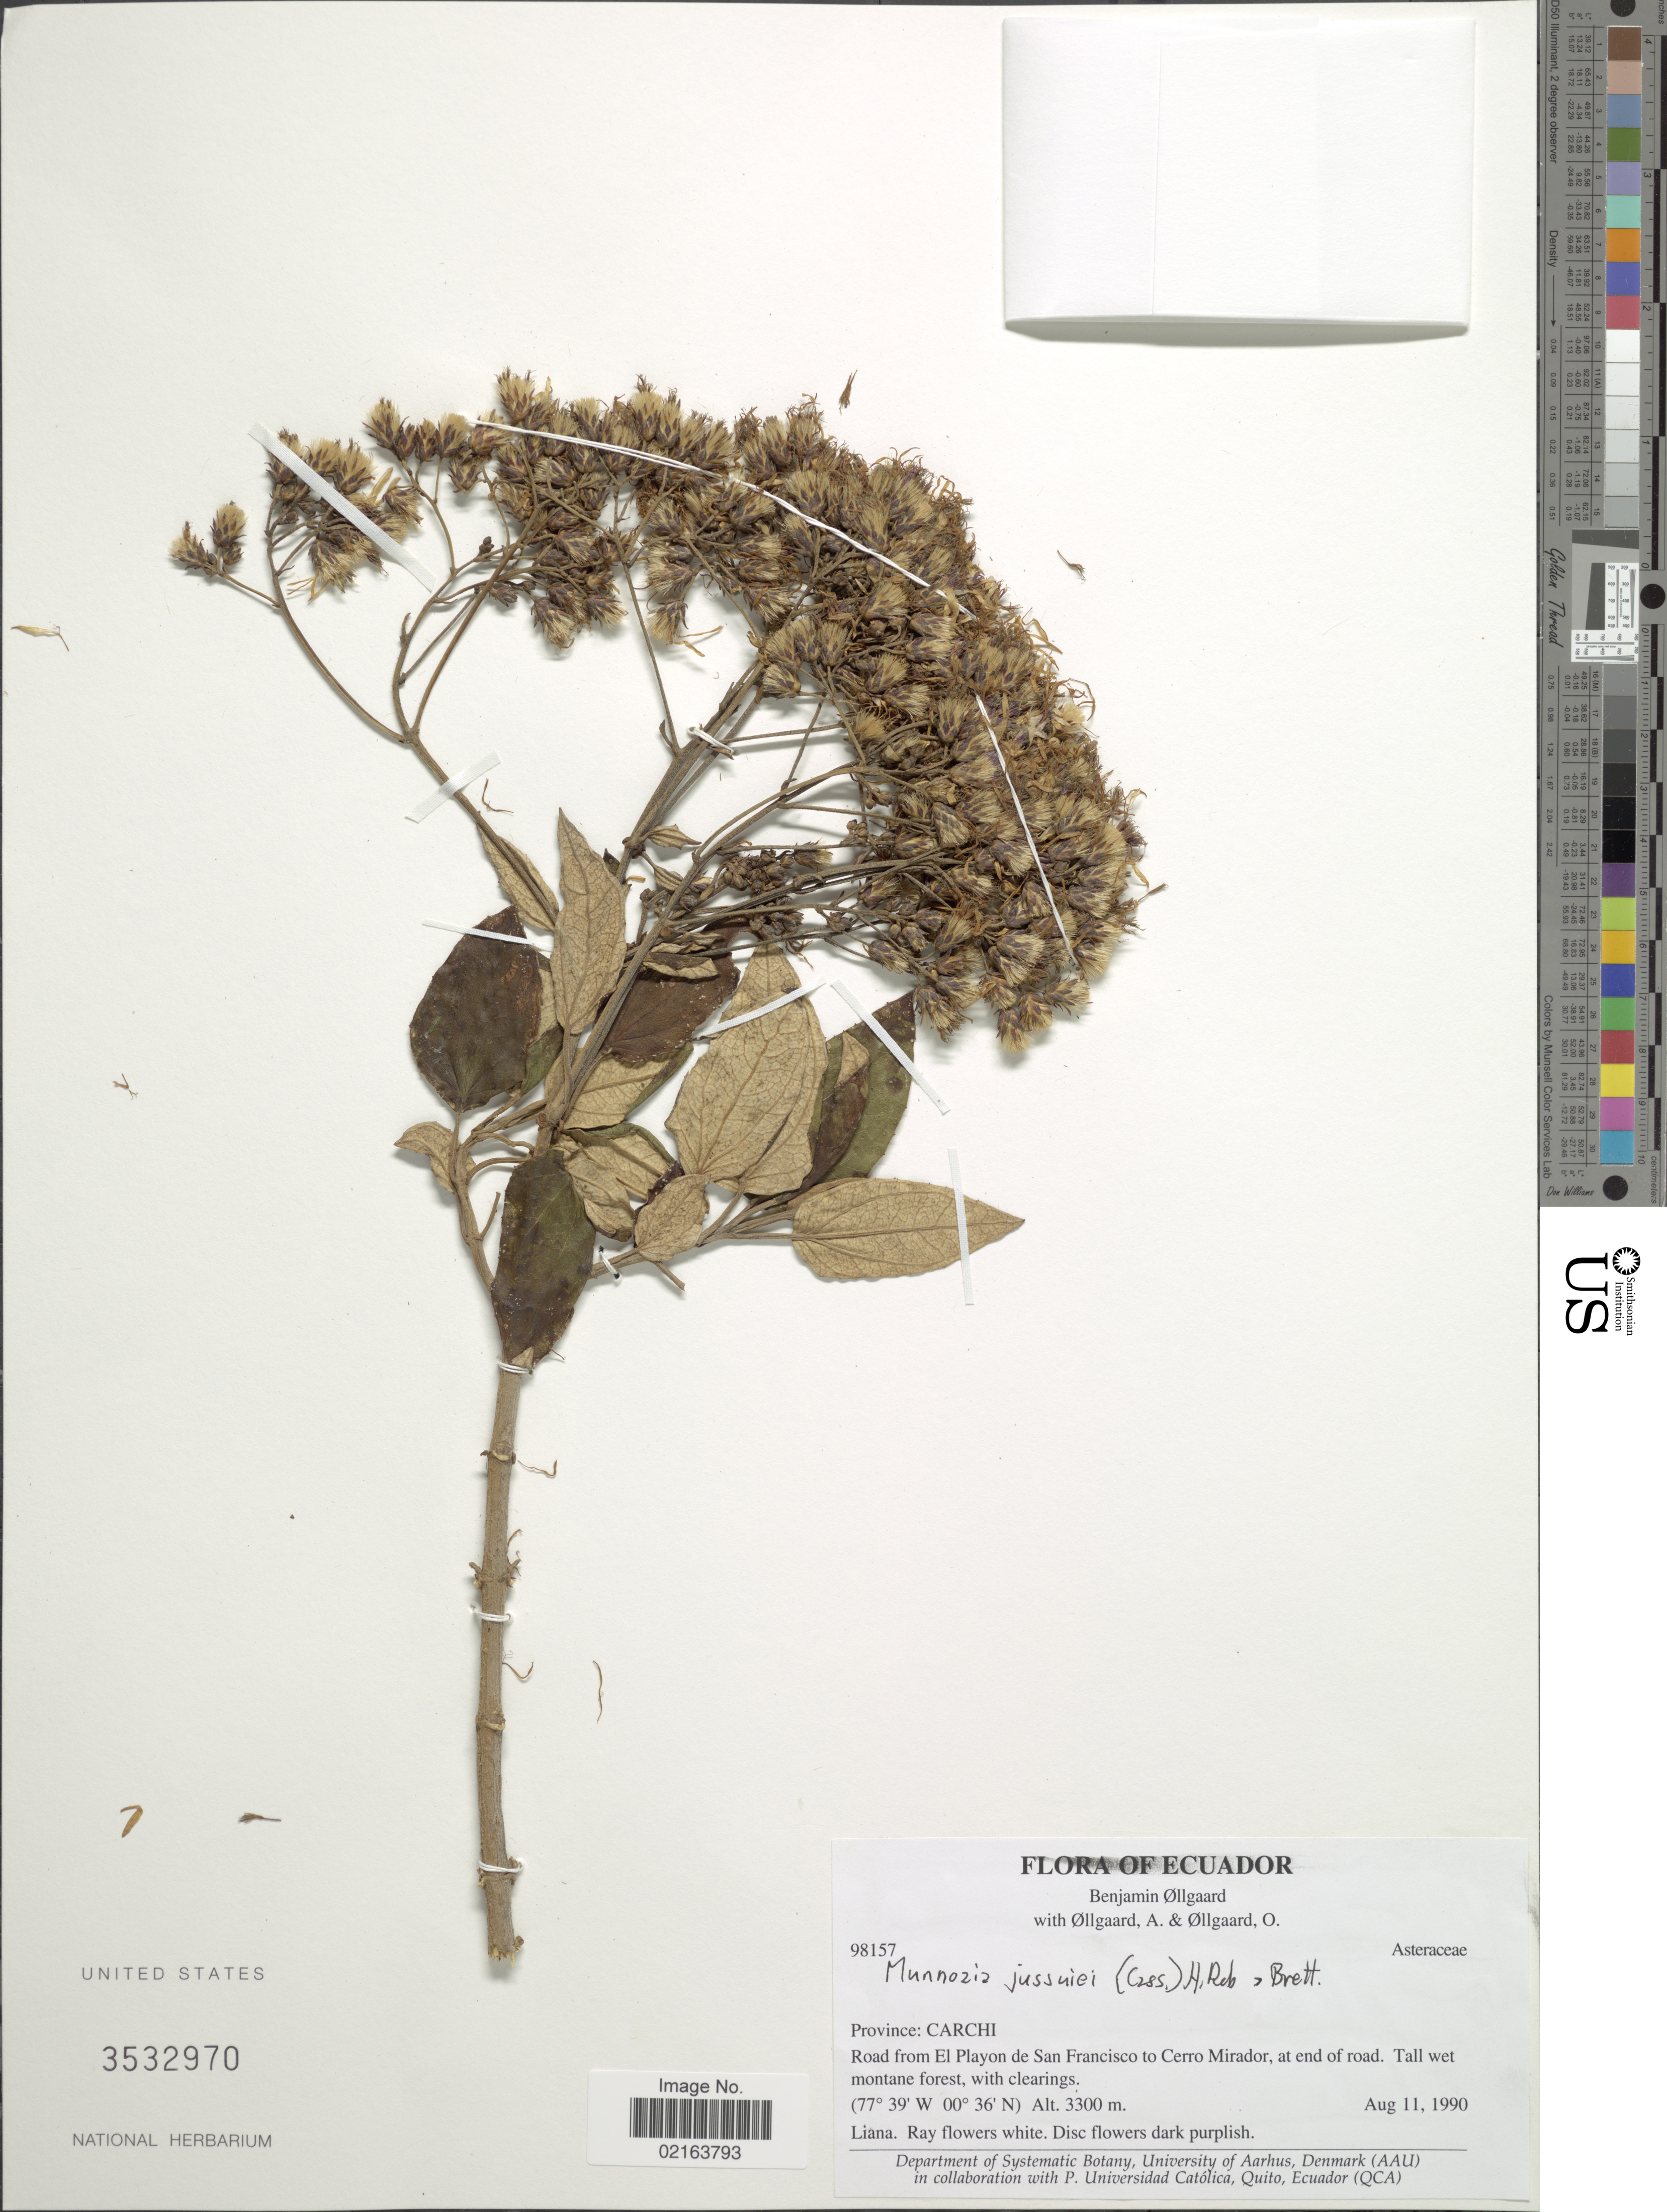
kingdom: Plantae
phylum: Tracheophyta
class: Magnoliopsida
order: Asterales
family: Asteraceae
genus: Munnozia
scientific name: Munnozia jussieui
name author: (Cass.) H. Rob. & Brettell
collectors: B. Øllgaard, A. Øllgaard & O. Øllgaard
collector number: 98157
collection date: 1990-08-11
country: Ecuador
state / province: Carchi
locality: Province: Carchi, Road from El Playon de San Francisco to Cerro Mirador, at end of road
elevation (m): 3300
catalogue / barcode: US 3532970